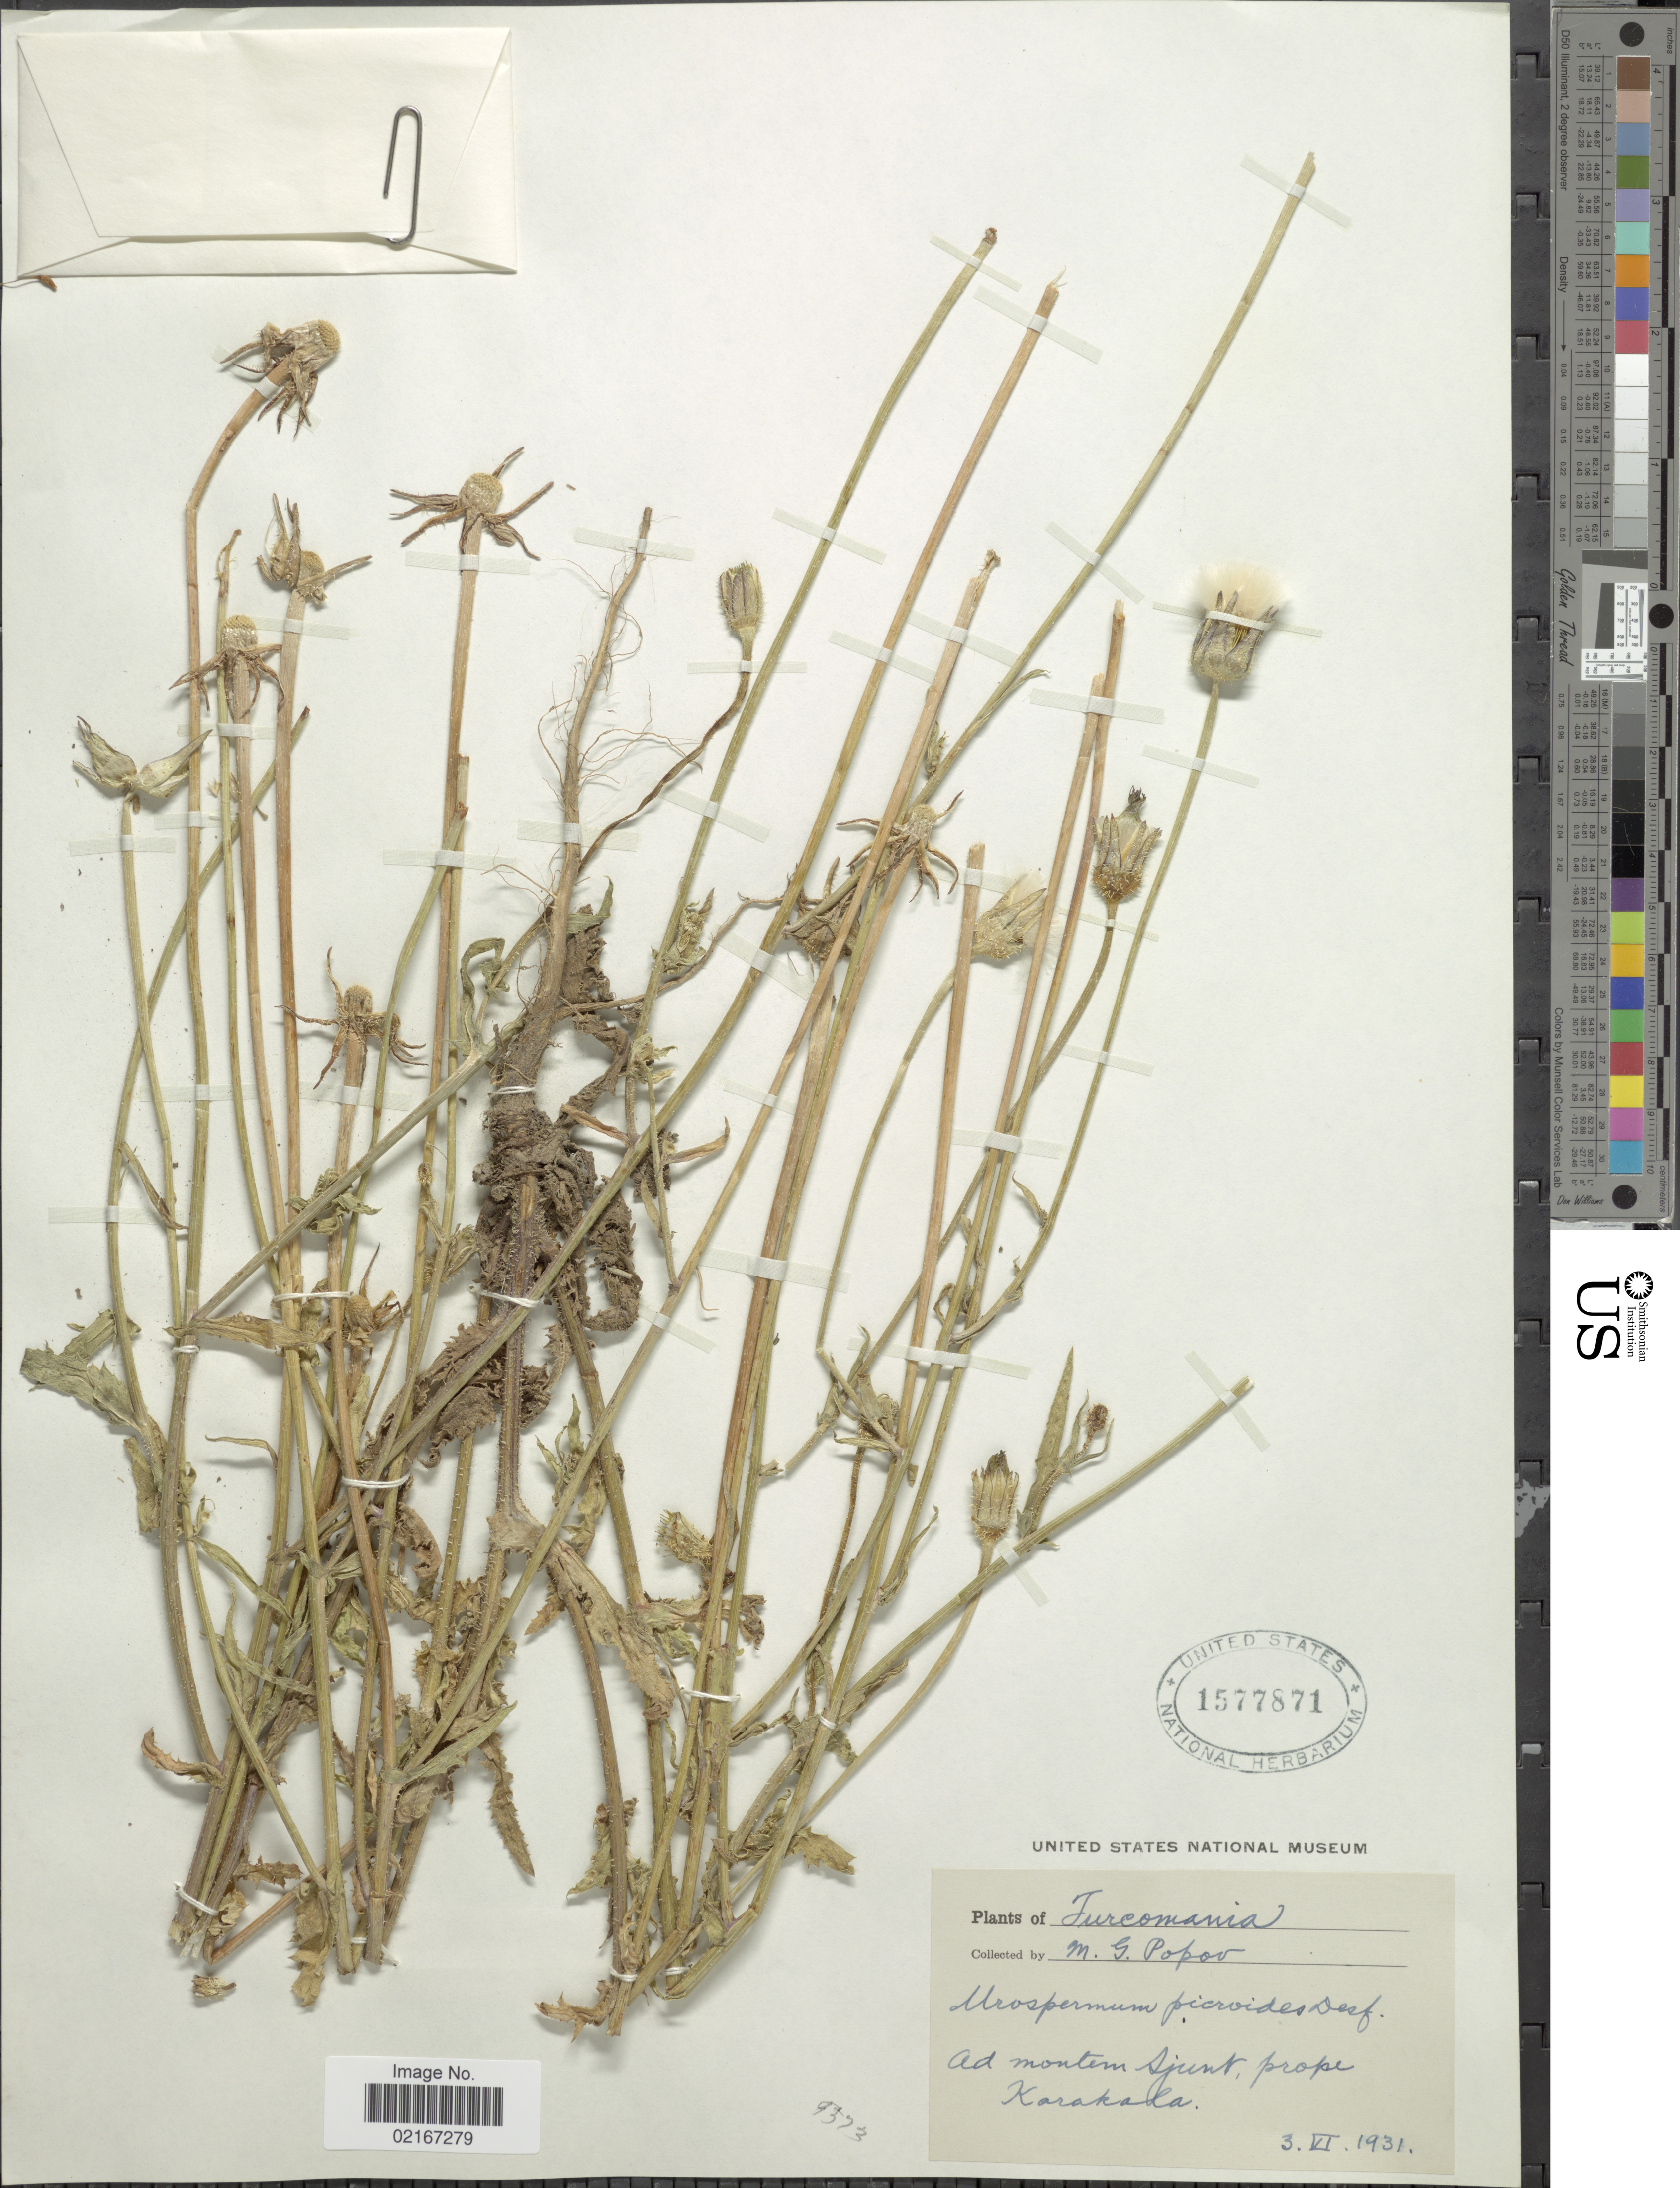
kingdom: Plantae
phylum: Tracheophyta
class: Magnoliopsida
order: Asterales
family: Asteraceae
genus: Urospermum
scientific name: Urospermum picroides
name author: (L.) F.W. Schmidt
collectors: M. Popov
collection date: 1931-06-03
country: Turkmenistan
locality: Turcomania, ad montem Sjunt, prope Karakala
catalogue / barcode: US 1577871